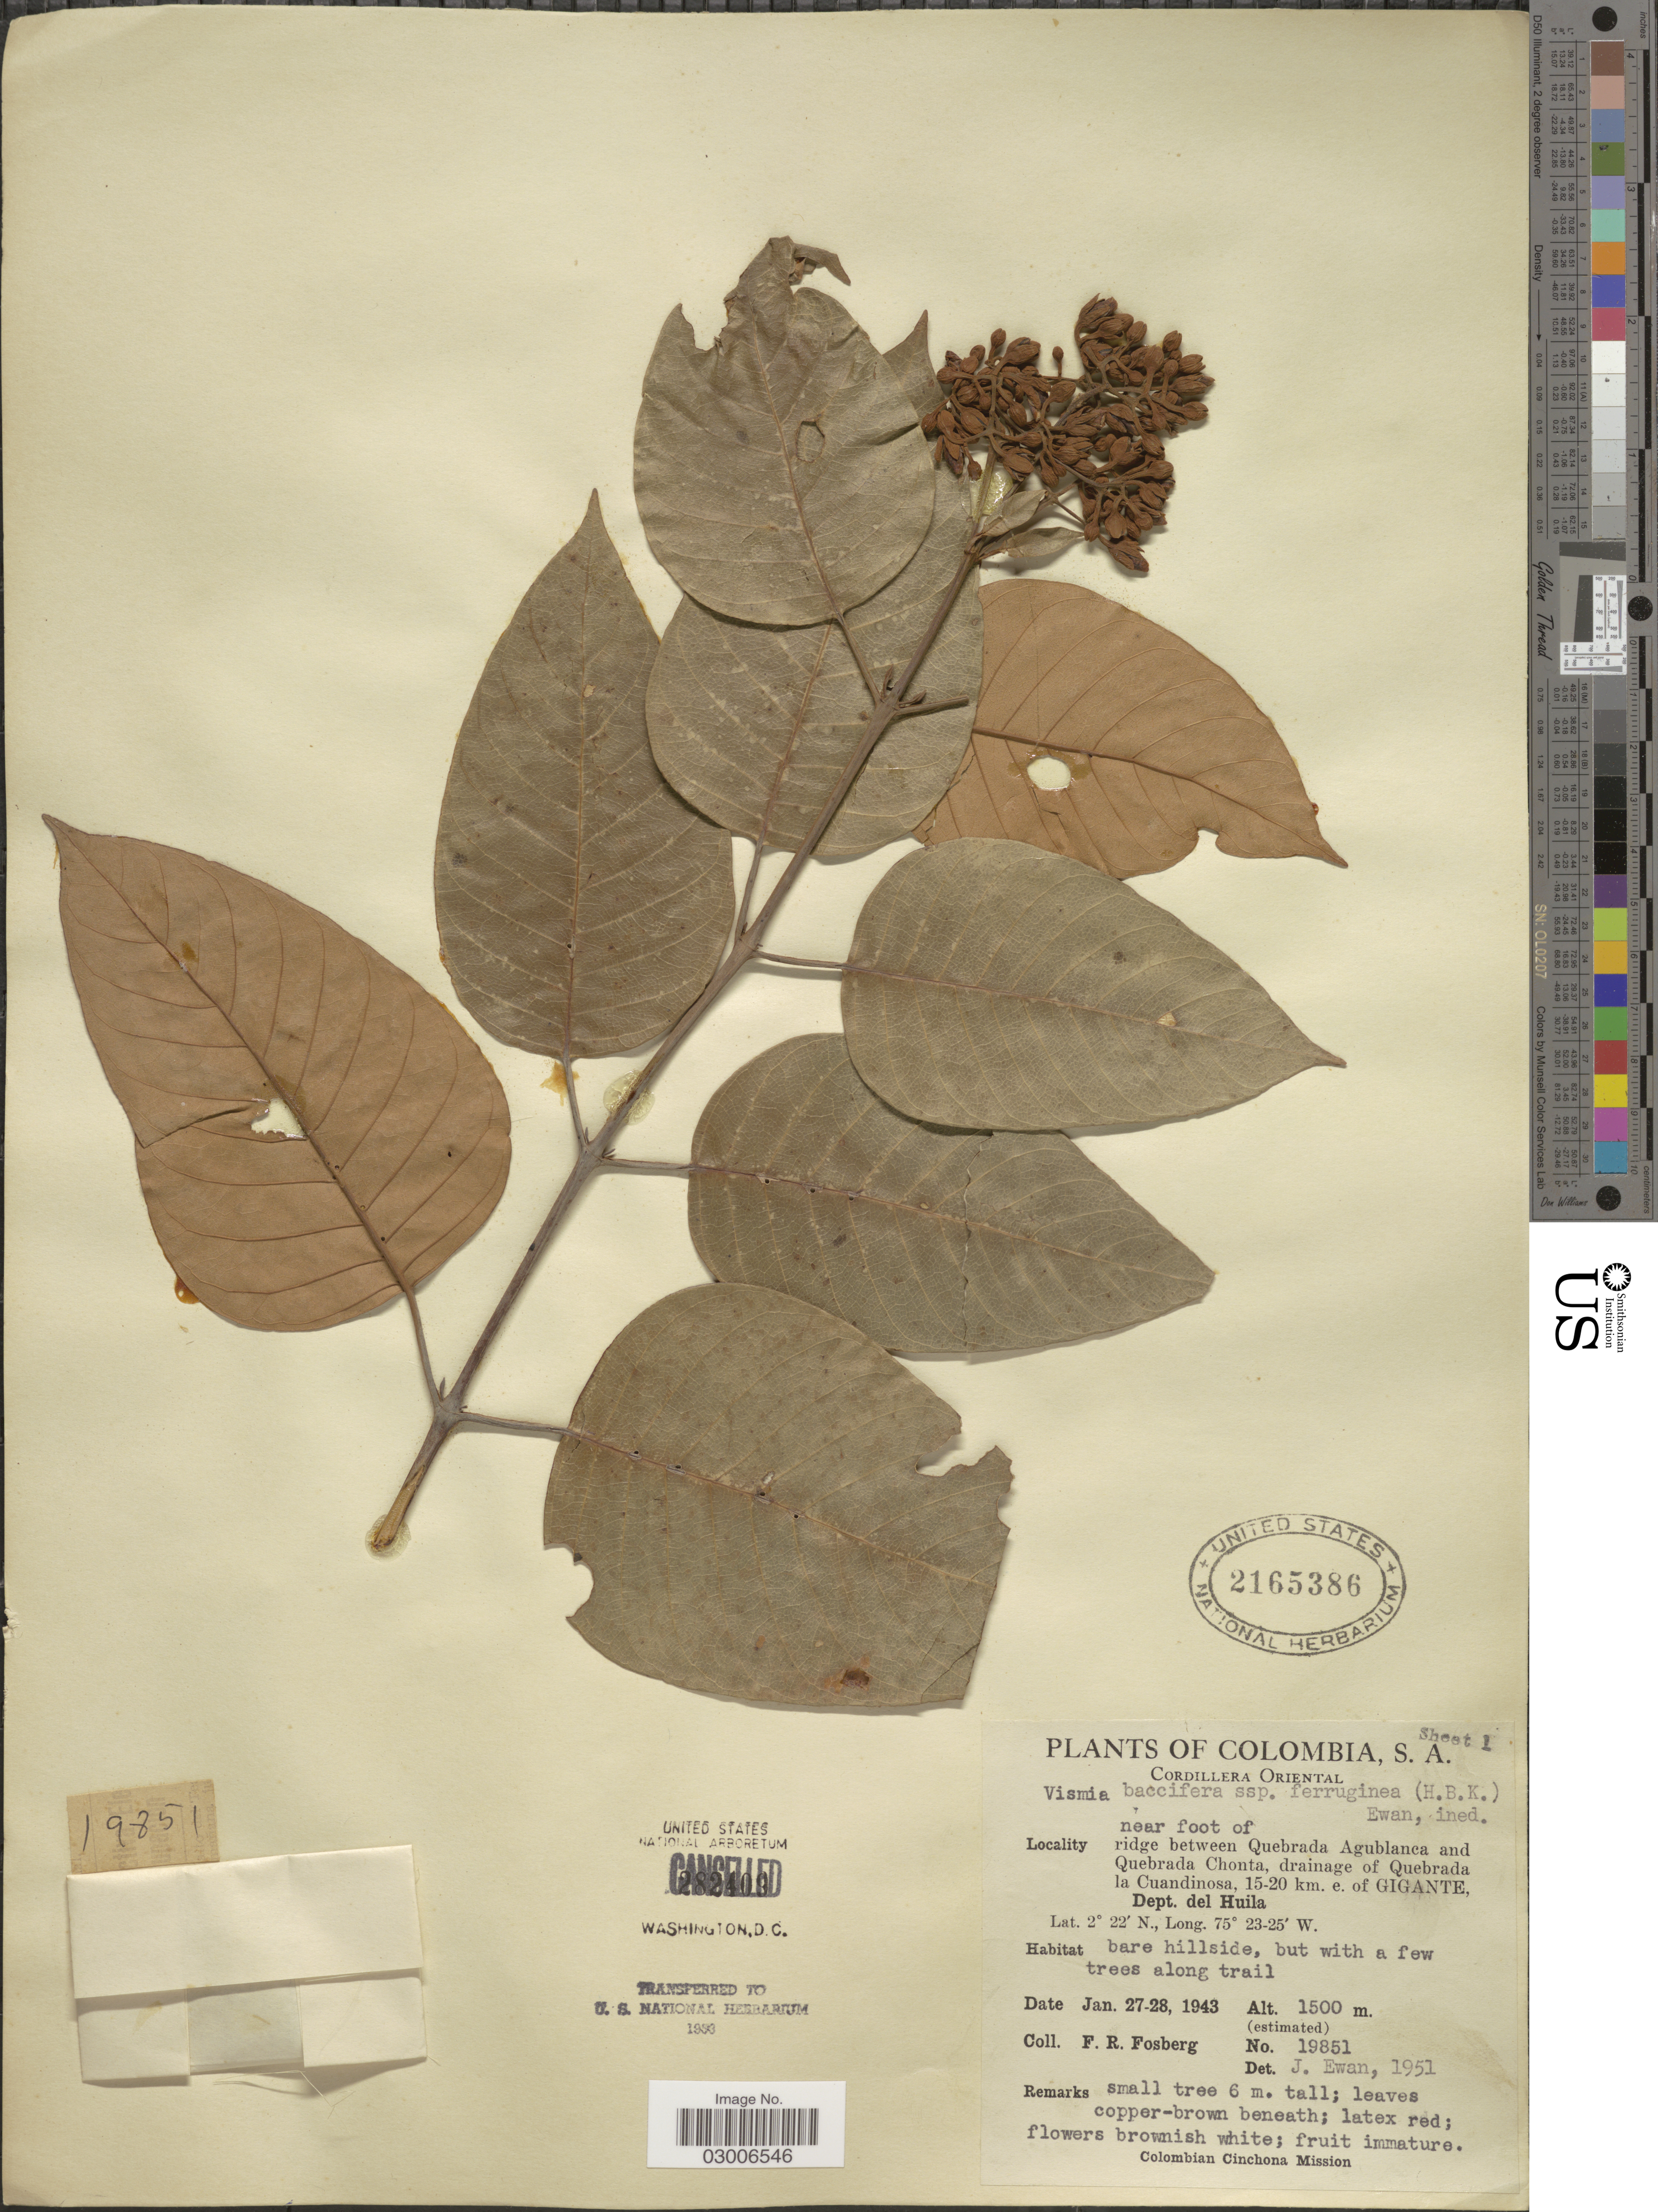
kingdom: Plantae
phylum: Tracheophyta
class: Magnoliopsida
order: Malpighiales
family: Hypericaceae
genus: Vismia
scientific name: Vismia baccifera subsp. ferruginea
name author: (Kunth) Ewan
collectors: F. R. Fosberg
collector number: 19851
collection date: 1943-01-27/1943-01-28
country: Colombia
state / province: Huila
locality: Cordillera Oriental, near foot of ridge between Quebrada Agublanca and Quebrada Chonta, drainage of Quebrada la Cuandinosa, 15-20 km. e. of Gigante, Dept. del Huila.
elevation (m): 1500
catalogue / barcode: US 2165386